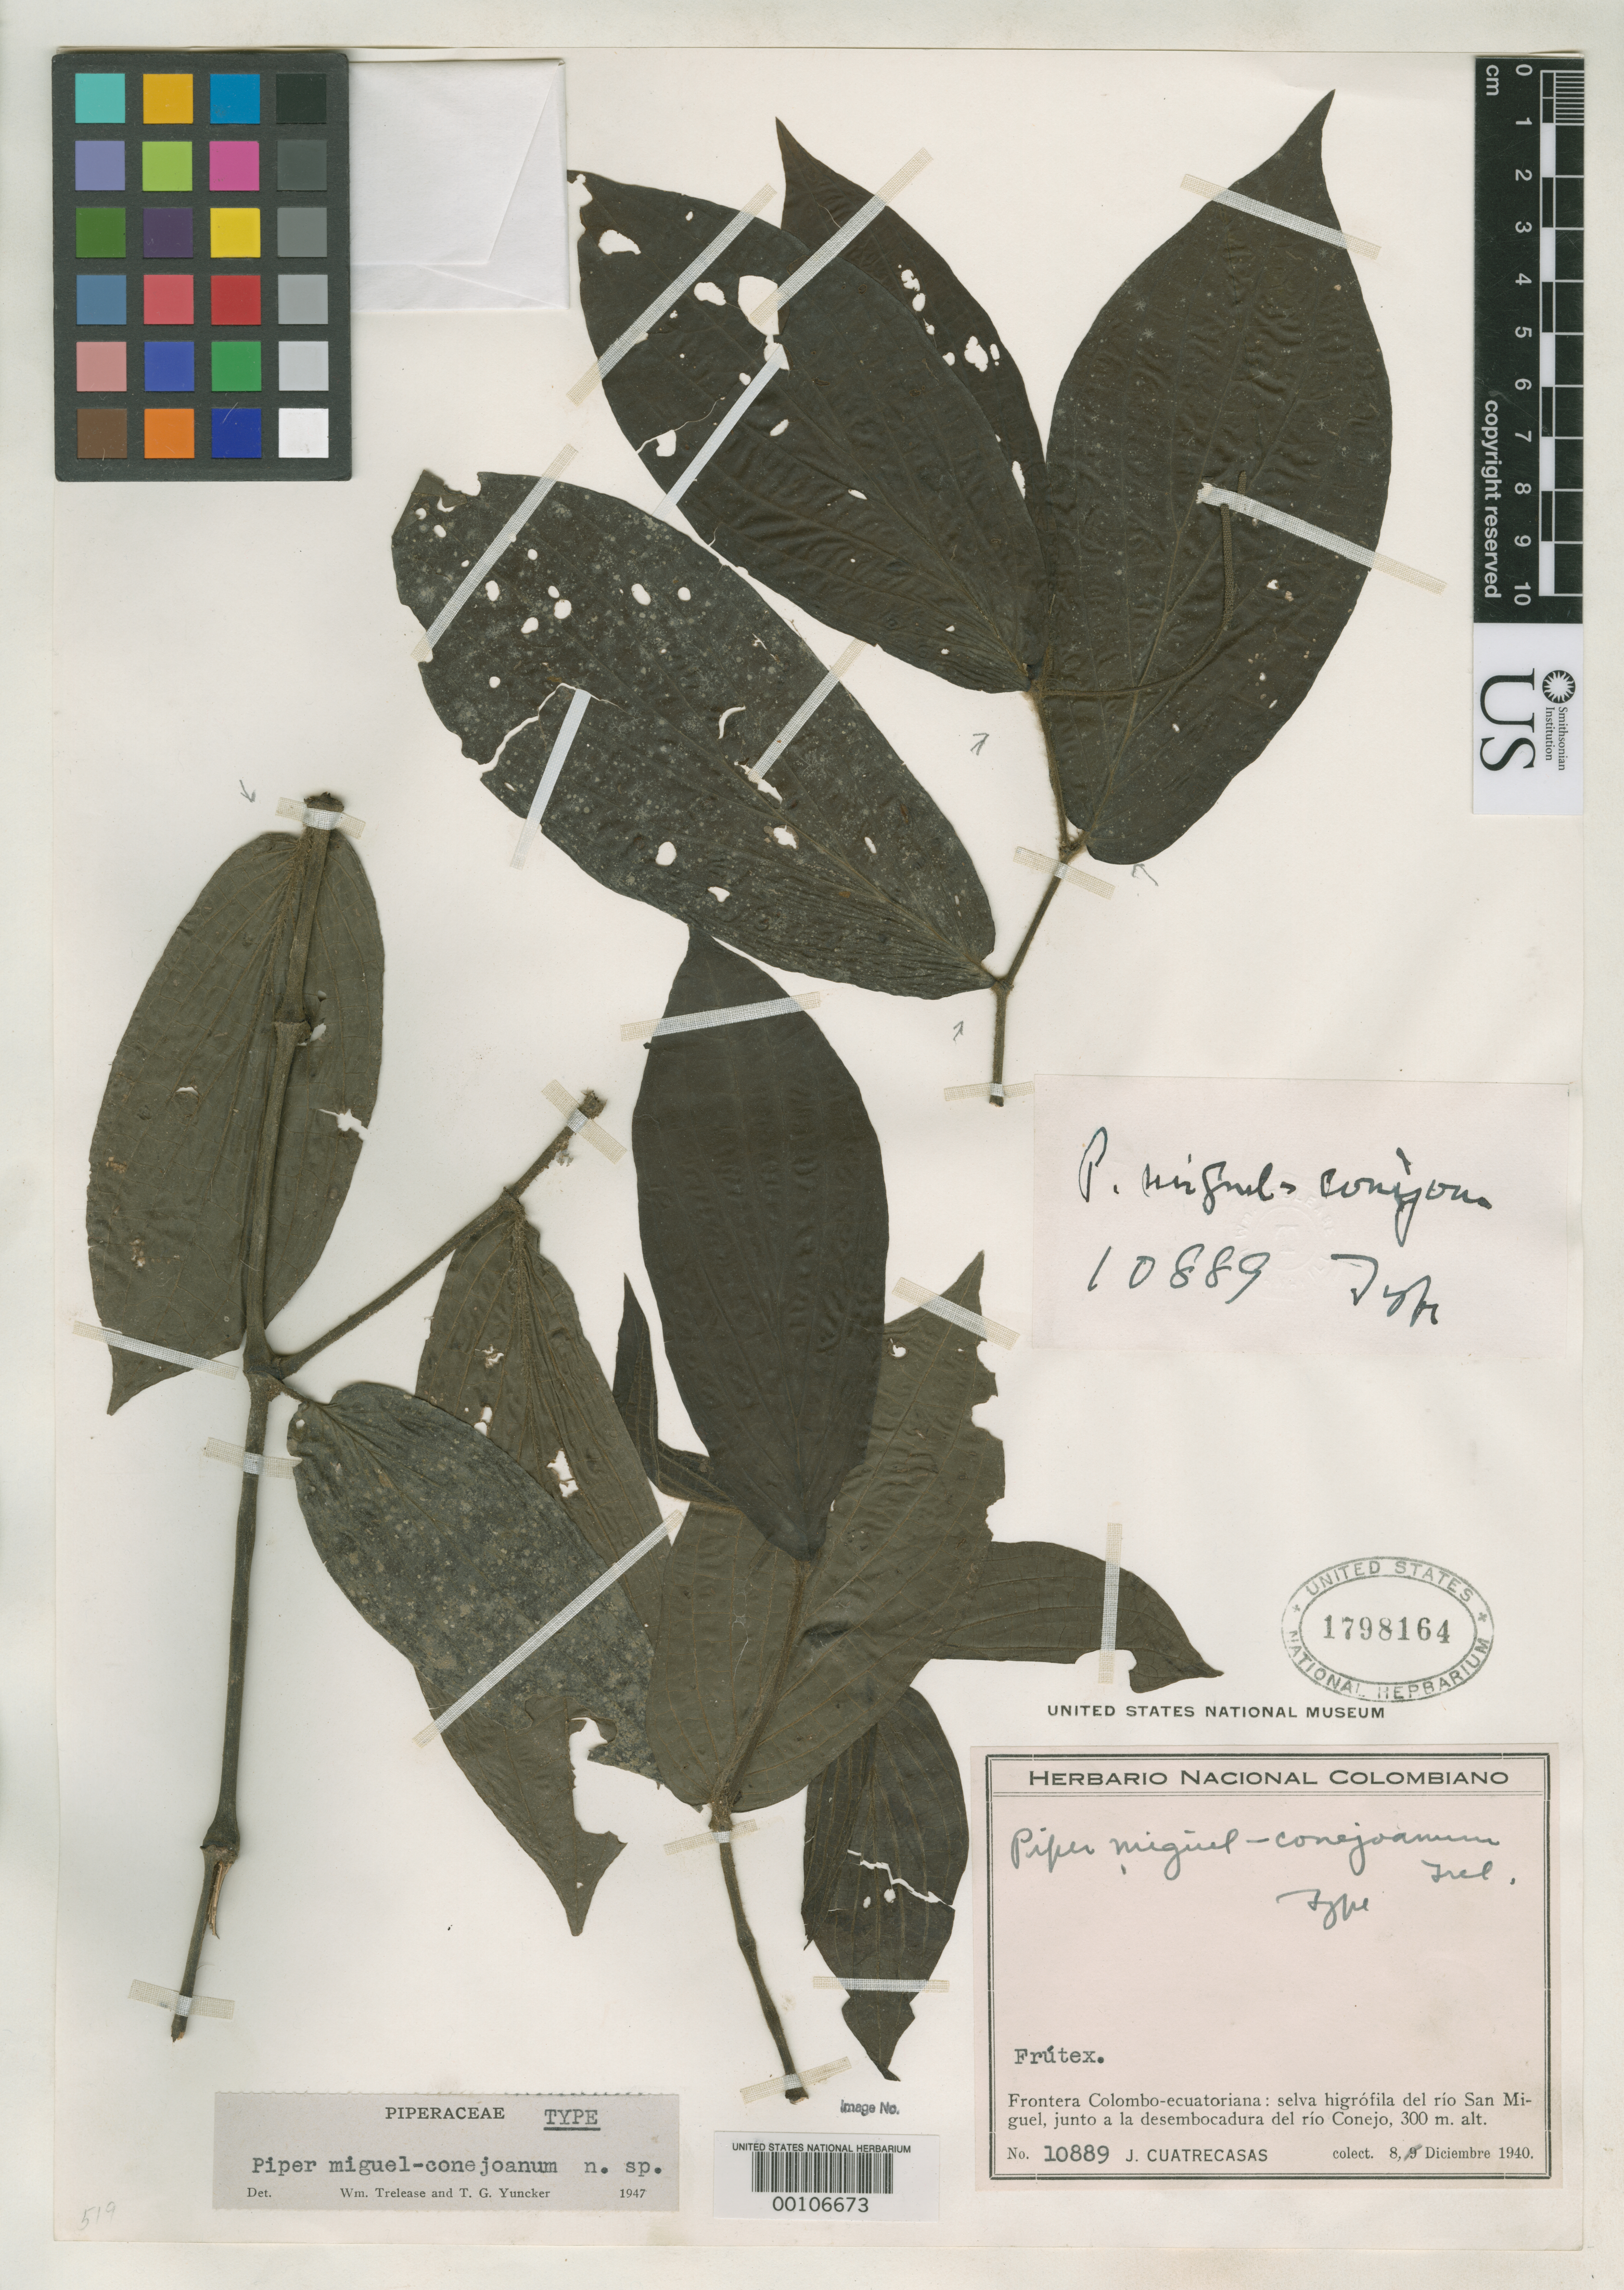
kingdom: Plantae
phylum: Tracheophyta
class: Magnoliopsida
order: Piperales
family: Piperaceae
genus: Piper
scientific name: Piper miguel-conejoanum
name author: Trel. & Yunck.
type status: Holotype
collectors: J. Cuatrecasas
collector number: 10889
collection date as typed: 08 Dec 1940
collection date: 1940-12-08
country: Colombia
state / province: Putumayo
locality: Colombia - Ecuador frontier, confluence Sal Miguel and Conejo Rivers.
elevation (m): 300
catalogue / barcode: US 1798164